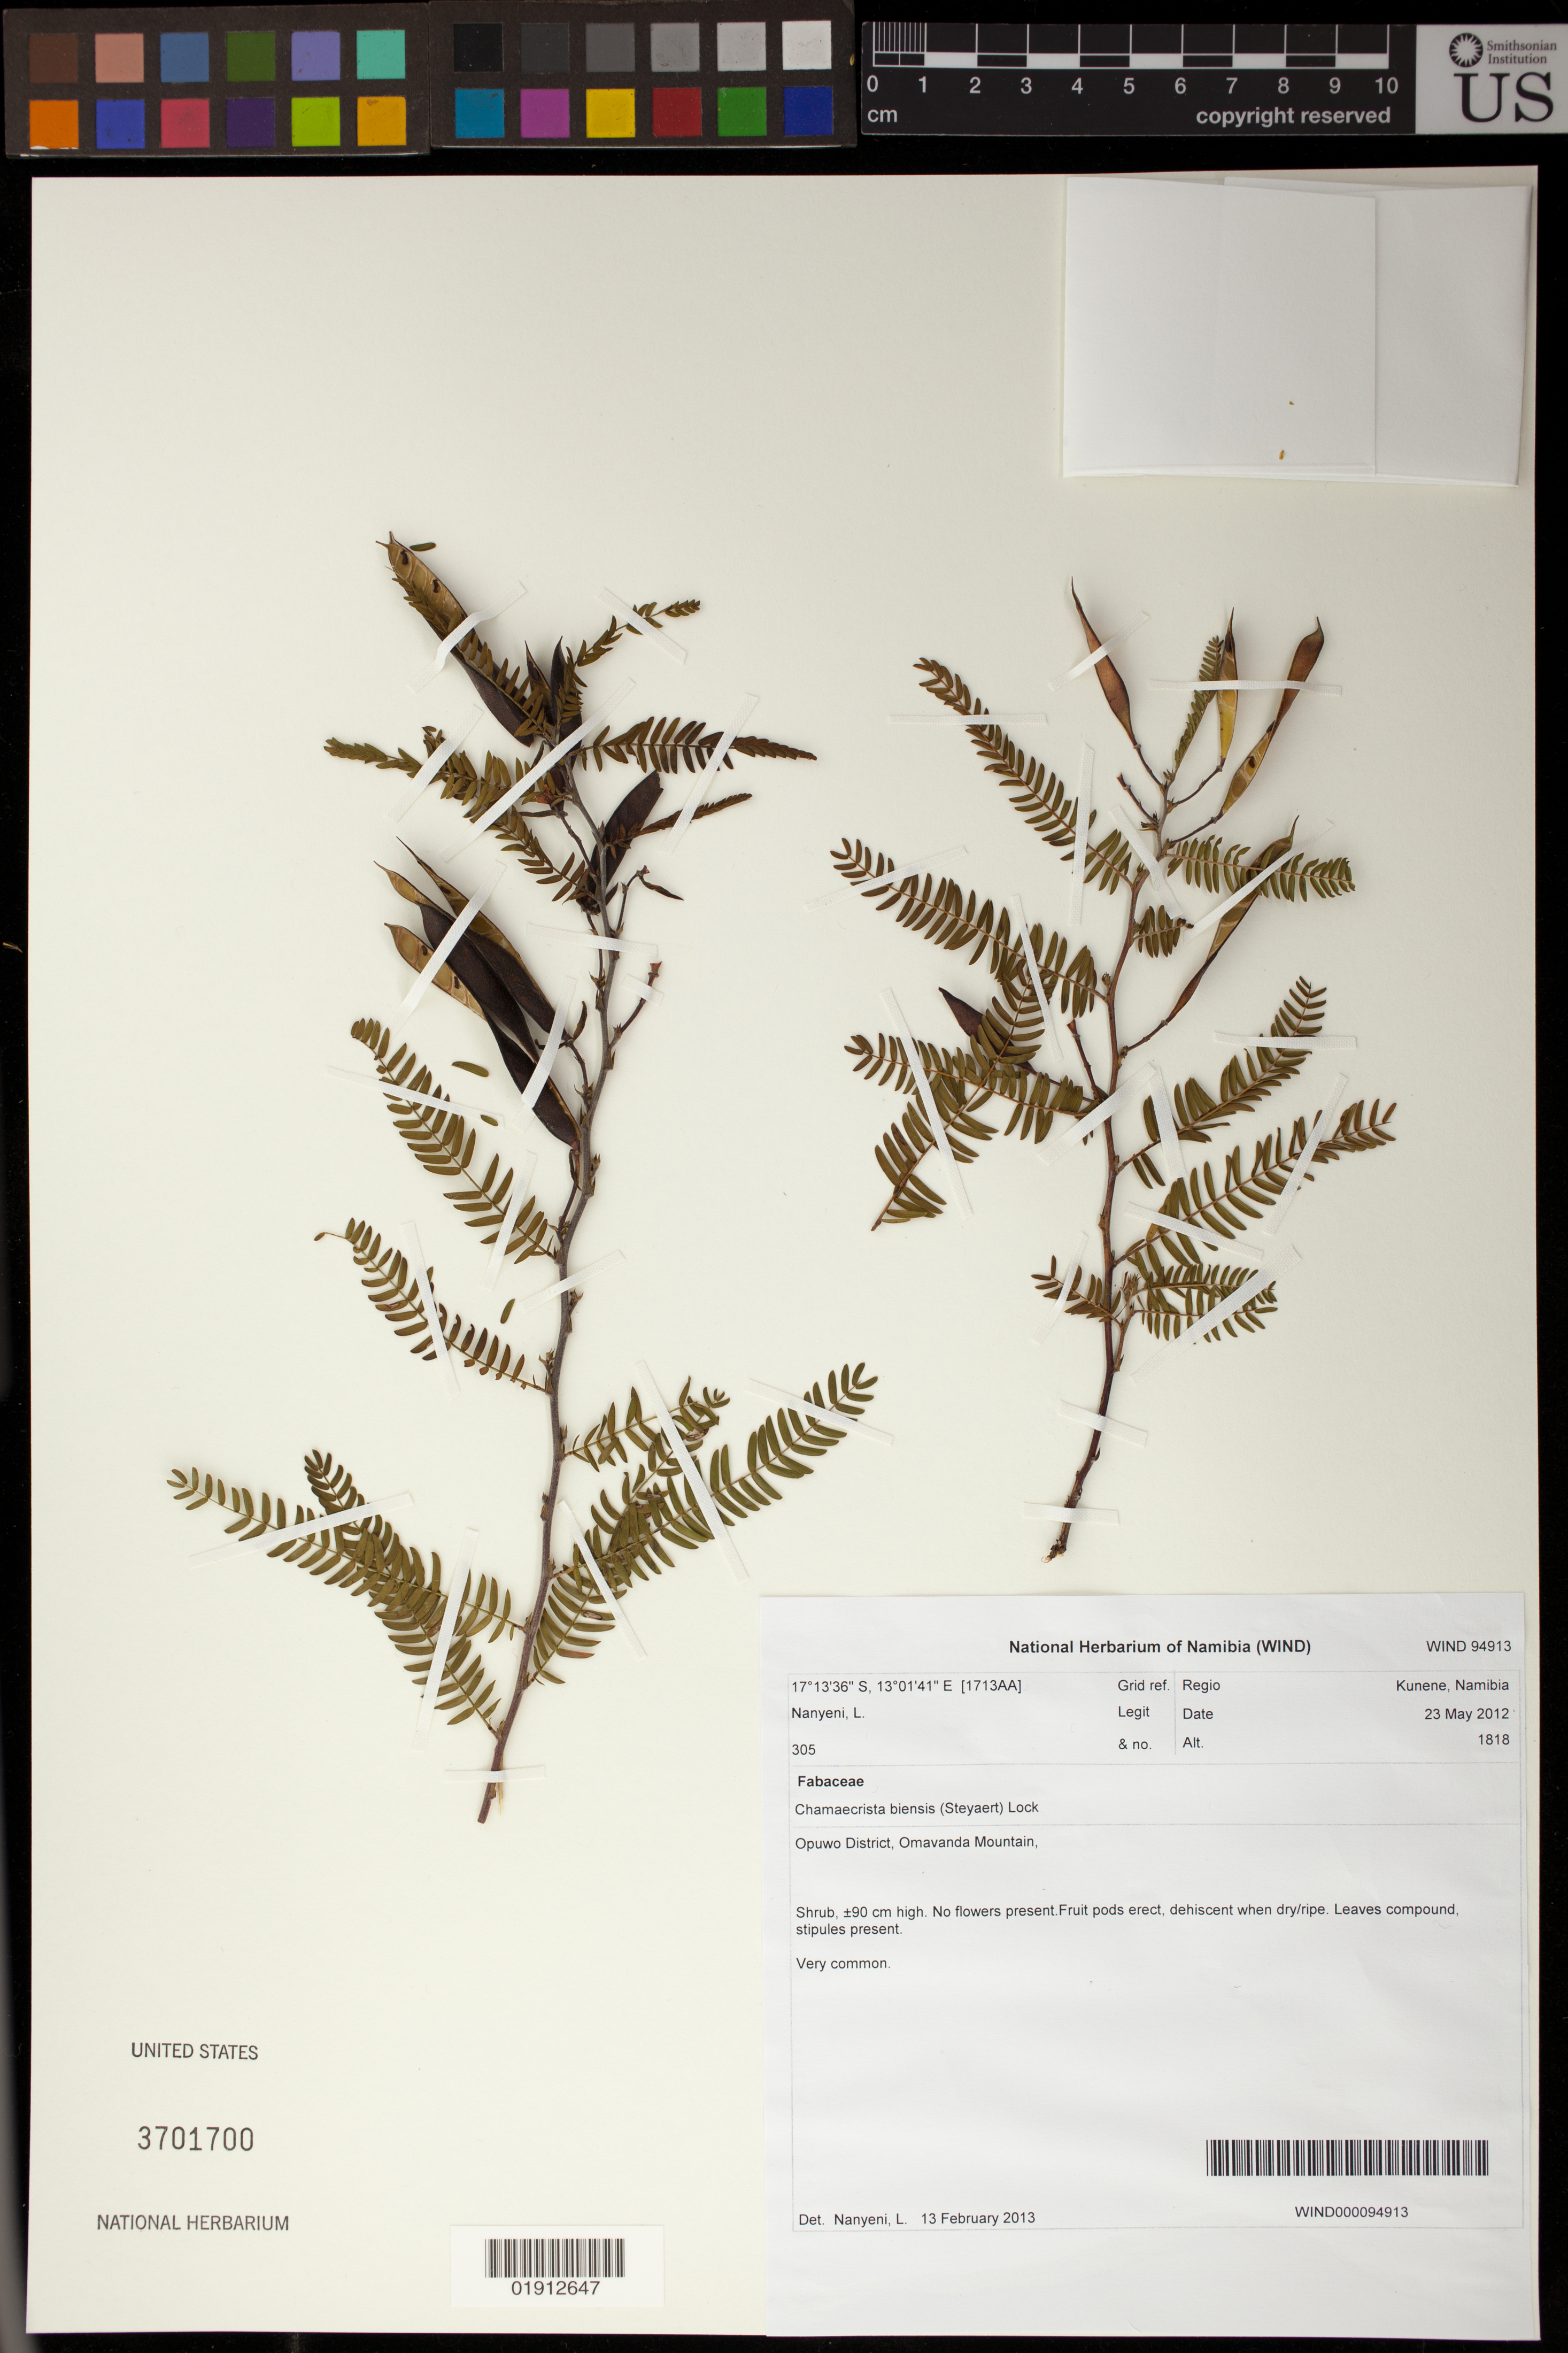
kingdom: Plantae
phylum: Tracheophyta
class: Magnoliopsida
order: Fabales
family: Fabaceae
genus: Chamaecrista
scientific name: Chamaecrista biensis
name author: (Steyerm.) Lock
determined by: Nanyeni, L.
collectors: L. Nanyeni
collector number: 305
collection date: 2012-05-23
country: Namibia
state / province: Kunene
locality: Opuwo District, Omavanda Mountain.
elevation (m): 1818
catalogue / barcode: US 3701700